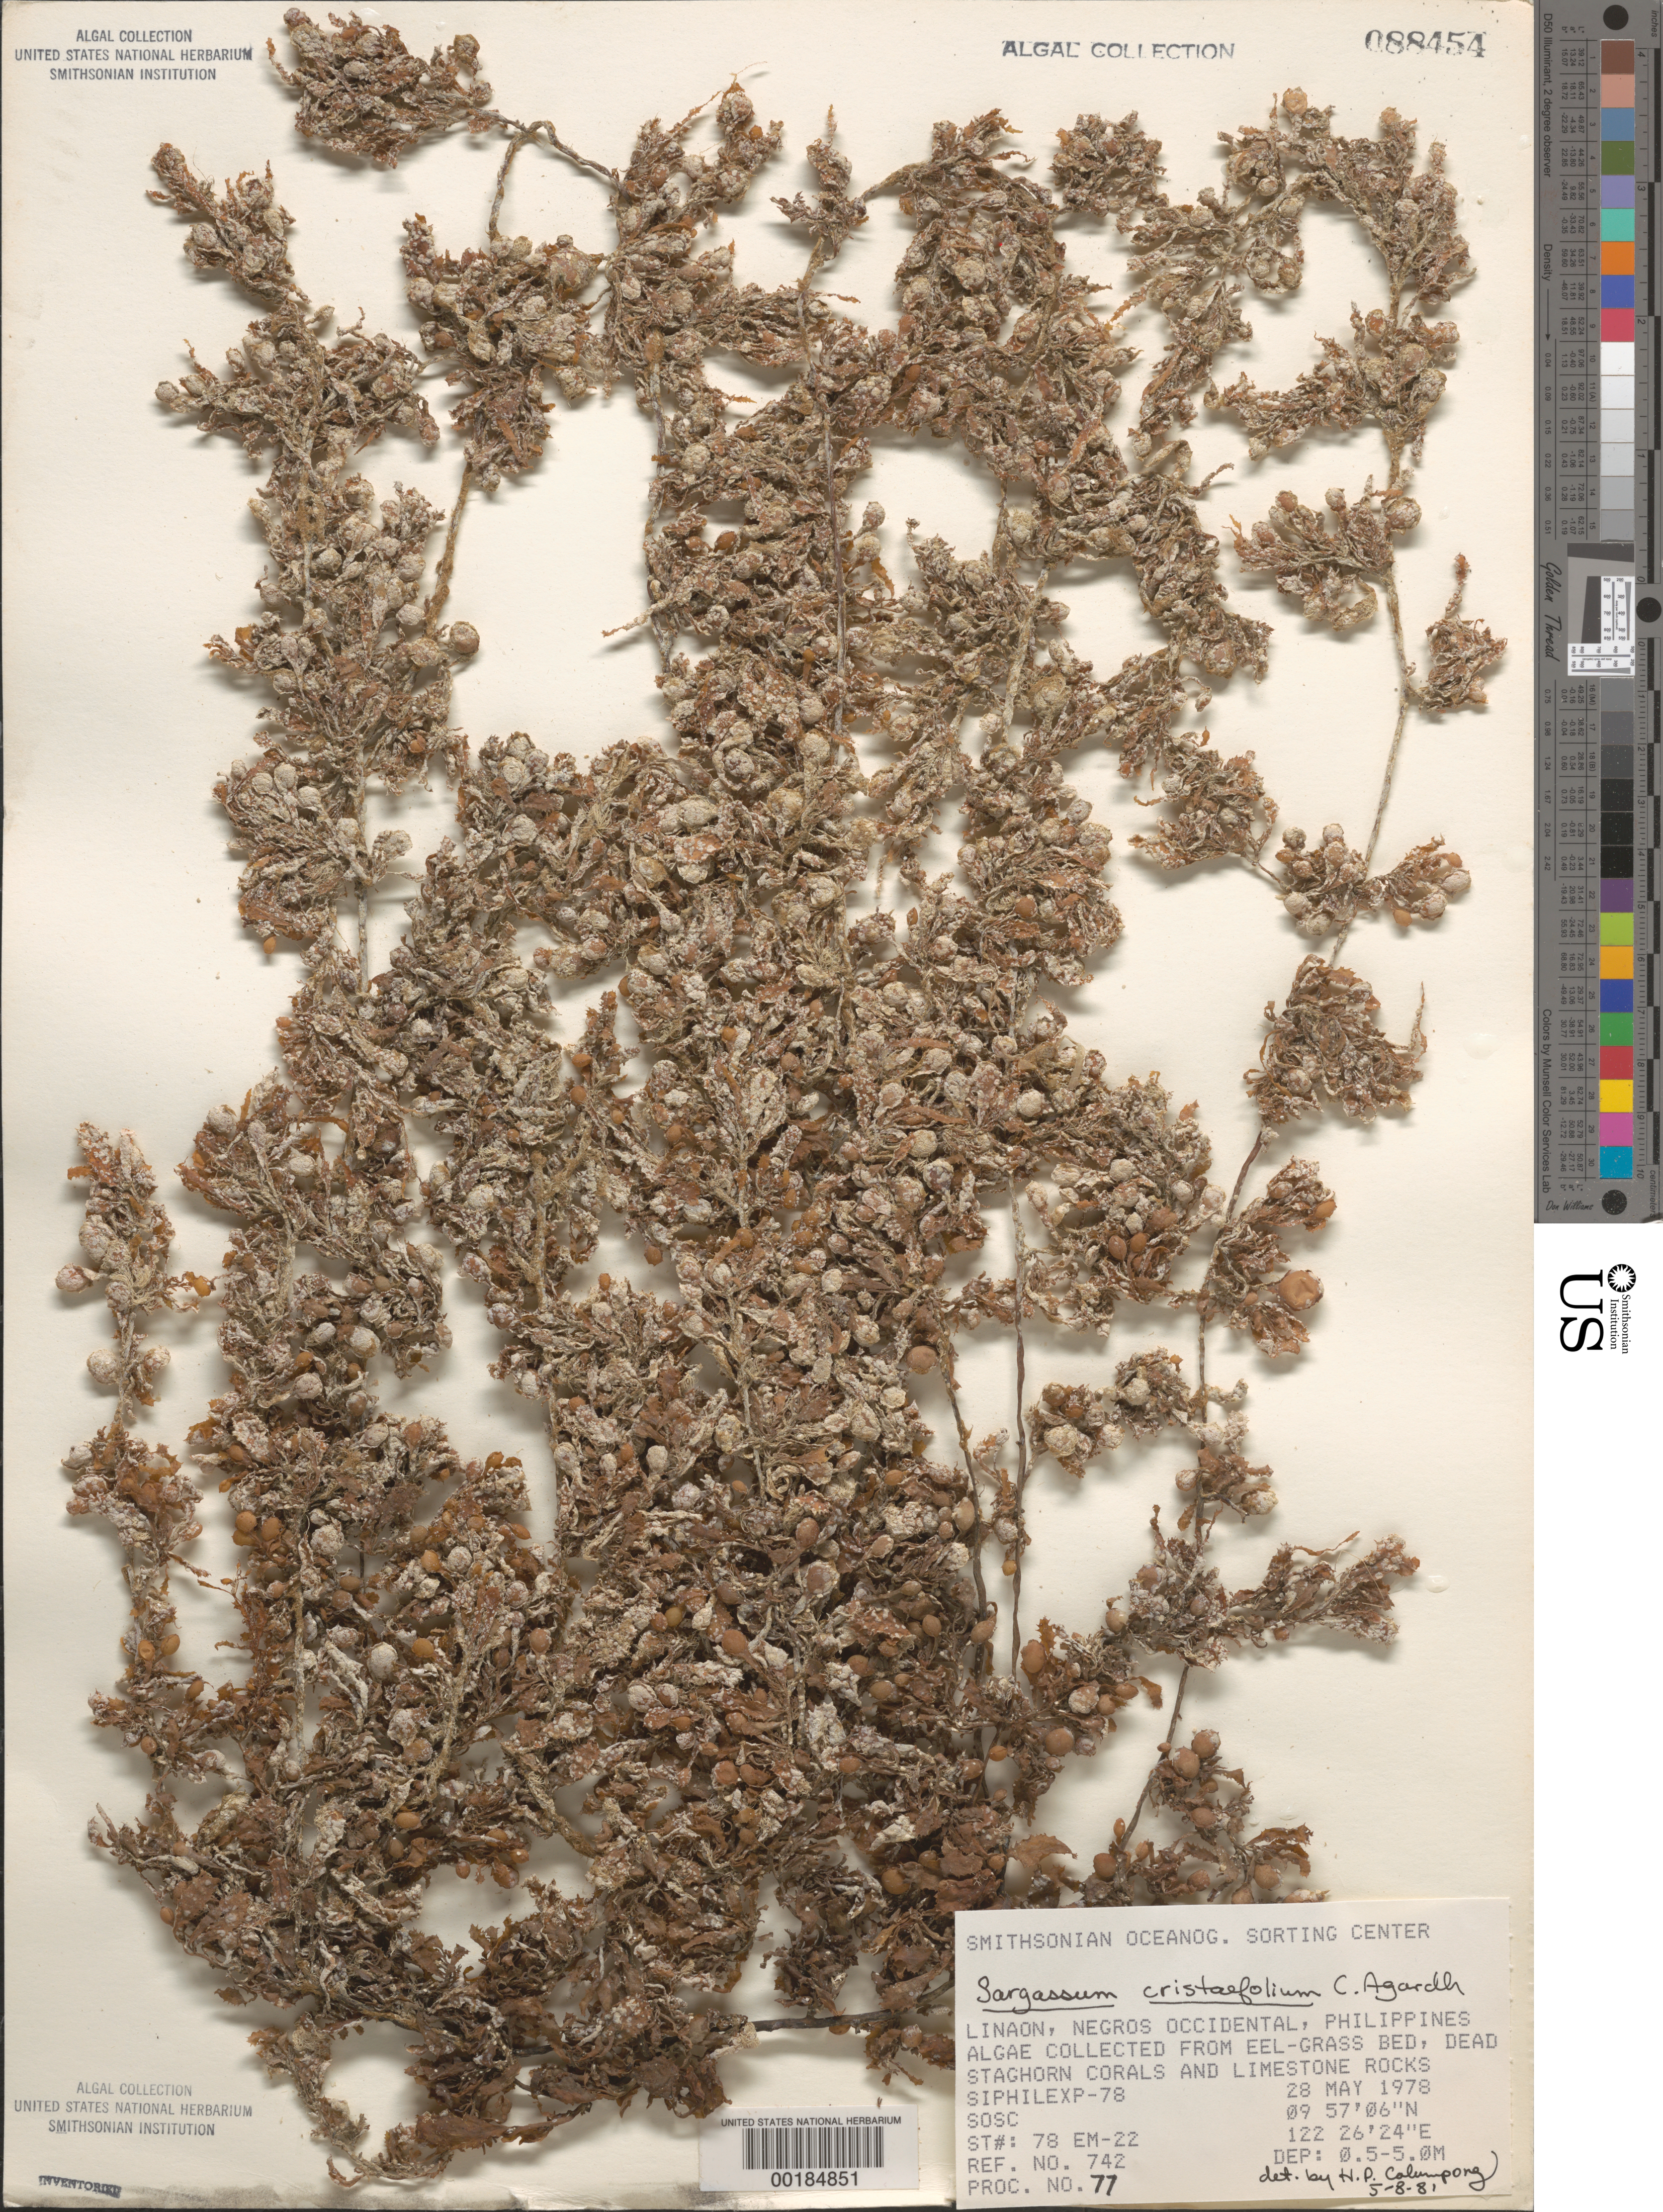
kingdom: Chromista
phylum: Ochrophyta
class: Phaeophyceae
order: Fucales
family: Sargassaceae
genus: Sargassum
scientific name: Sargassum ilicifolium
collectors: SOSC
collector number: Station 78 EM-22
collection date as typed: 28 May 1978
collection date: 1978-05-28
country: Philippines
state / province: Western Visayas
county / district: Negros Occidental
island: Negros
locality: Linaon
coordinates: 09 57' 06" N, 122 26' 24" E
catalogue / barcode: US 88454